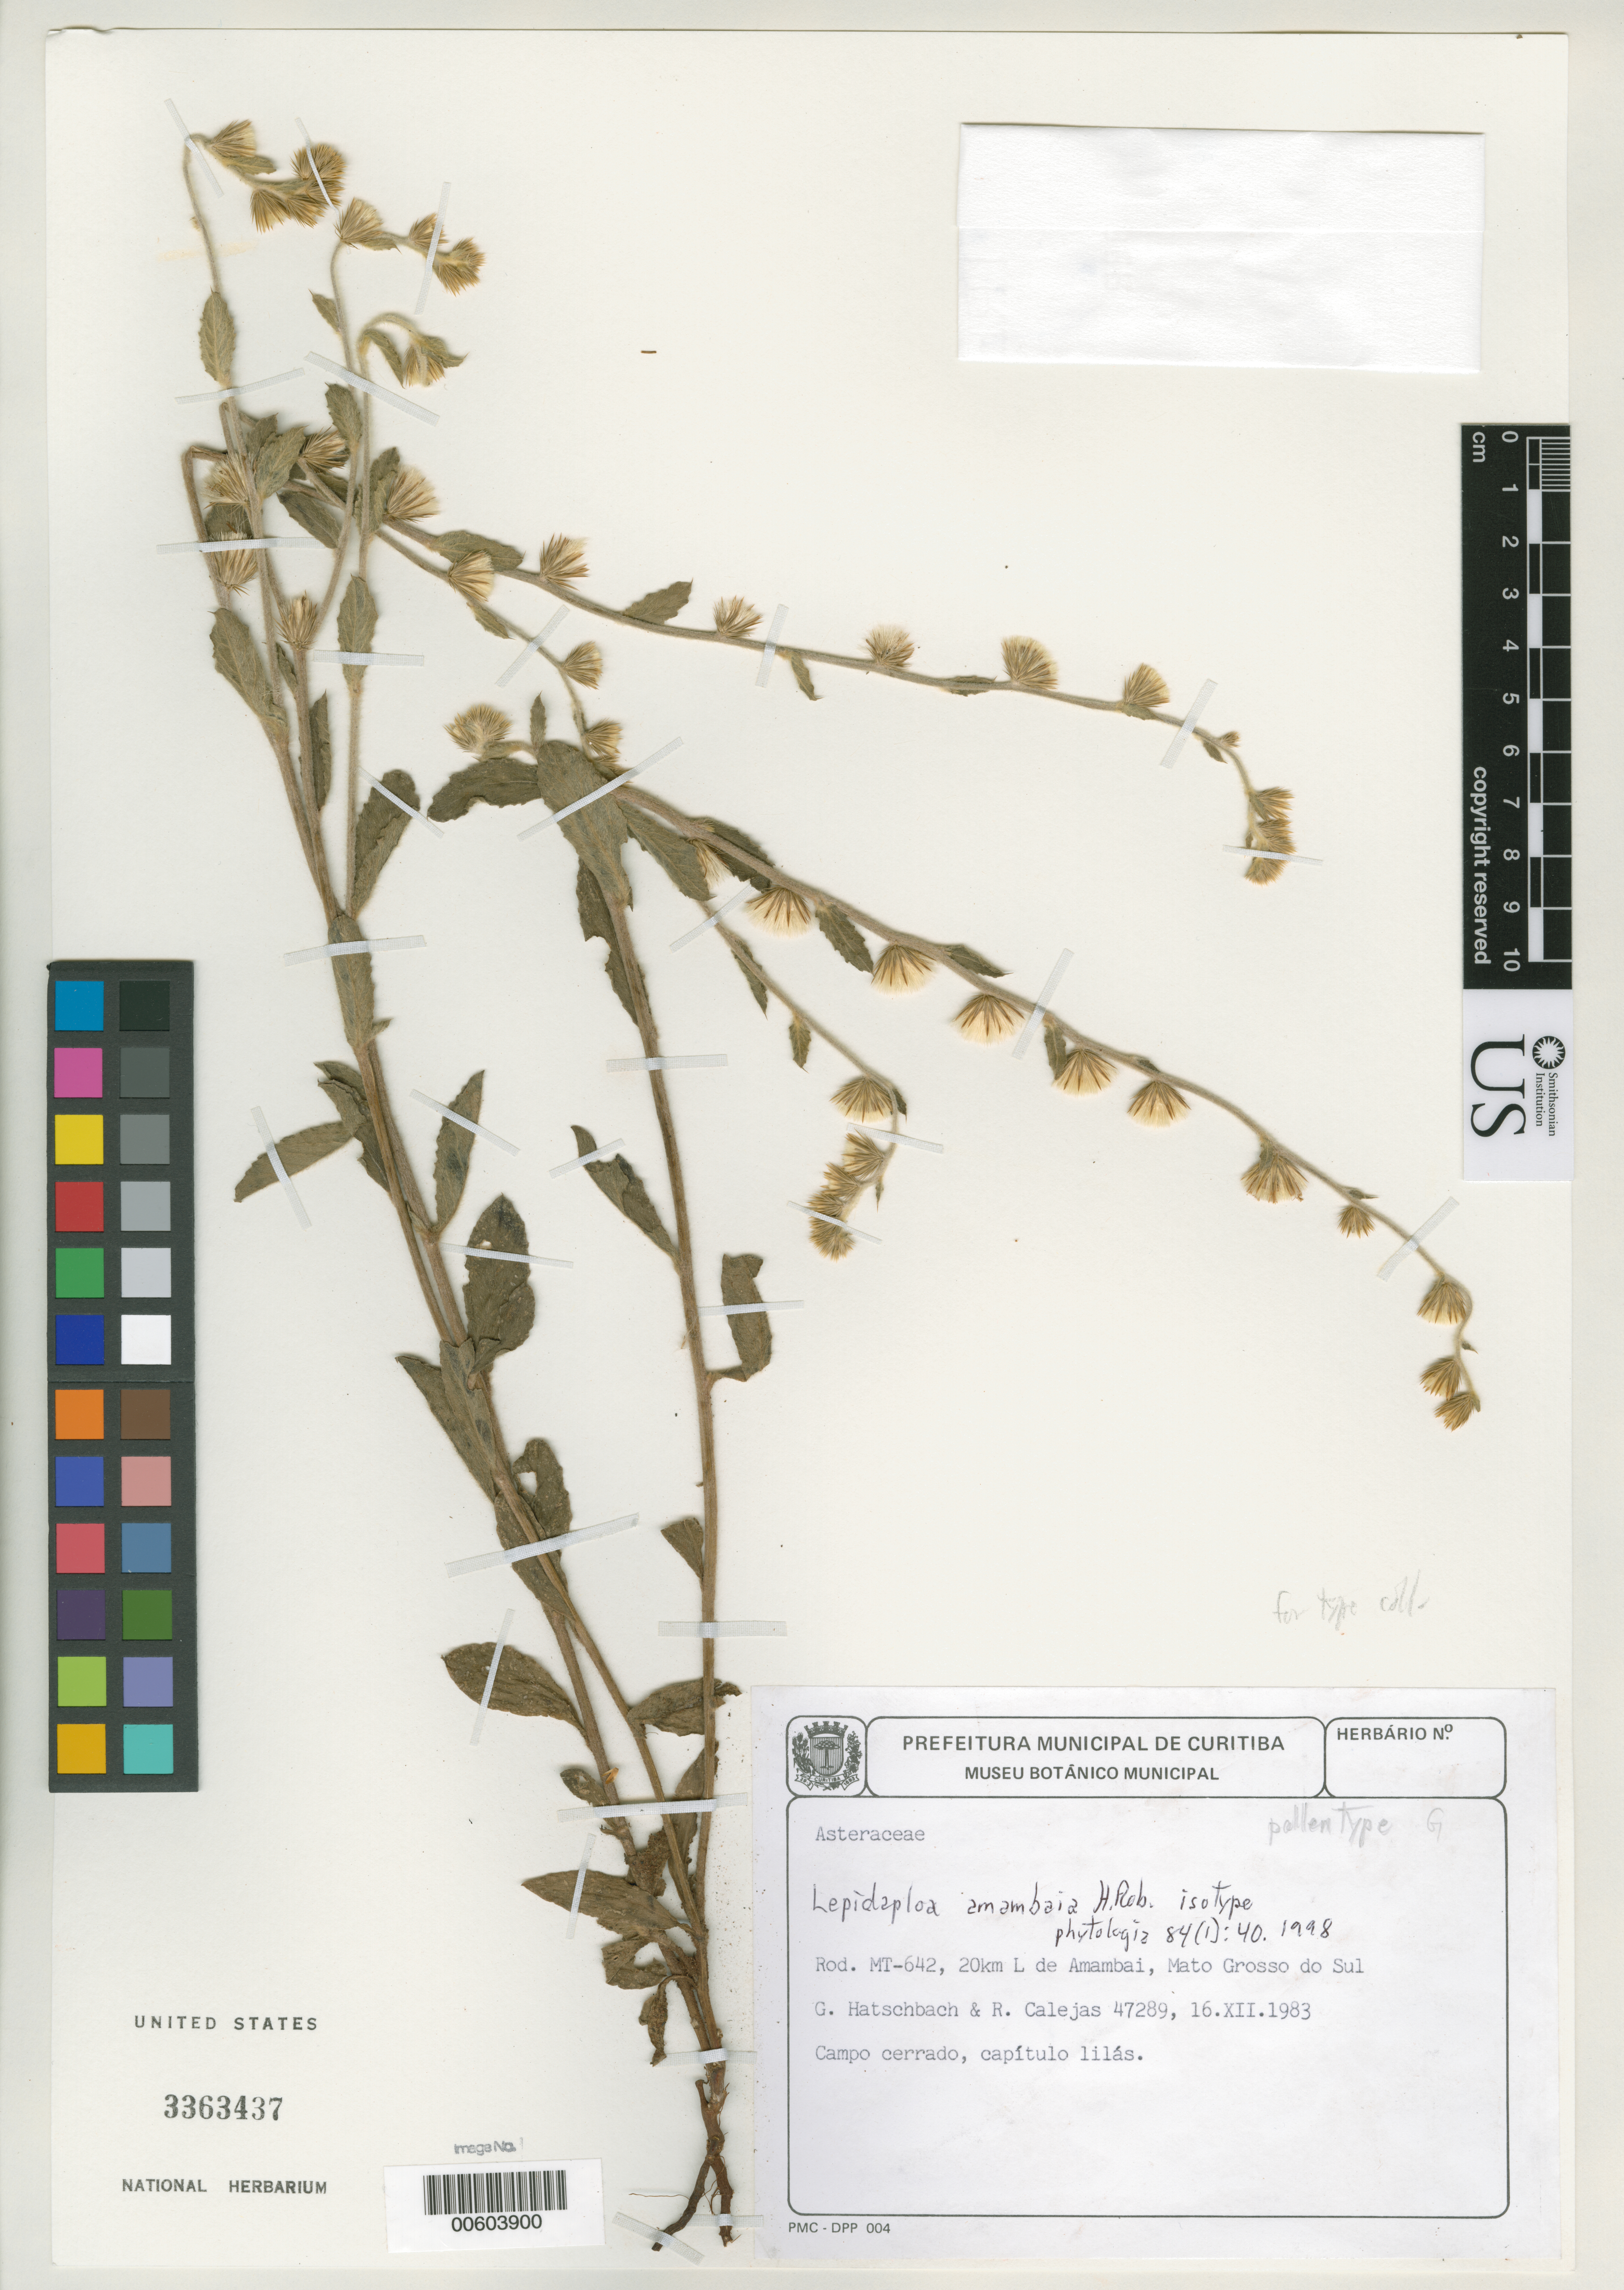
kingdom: Plantae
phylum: Tracheophyta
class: Magnoliopsida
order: Asterales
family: Asteraceae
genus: Lepidaploa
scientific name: Lepidaploa amabaia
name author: H. Rob.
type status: Isotype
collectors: G. Hatschbach & R. Callejas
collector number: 47289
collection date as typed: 16 Jul 1983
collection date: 1983-07-16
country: Brazil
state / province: Mato Grosso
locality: Rod. Mt-642, 20 km L de Amambai, Mato Grosso do Sul.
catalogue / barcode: US 3363437